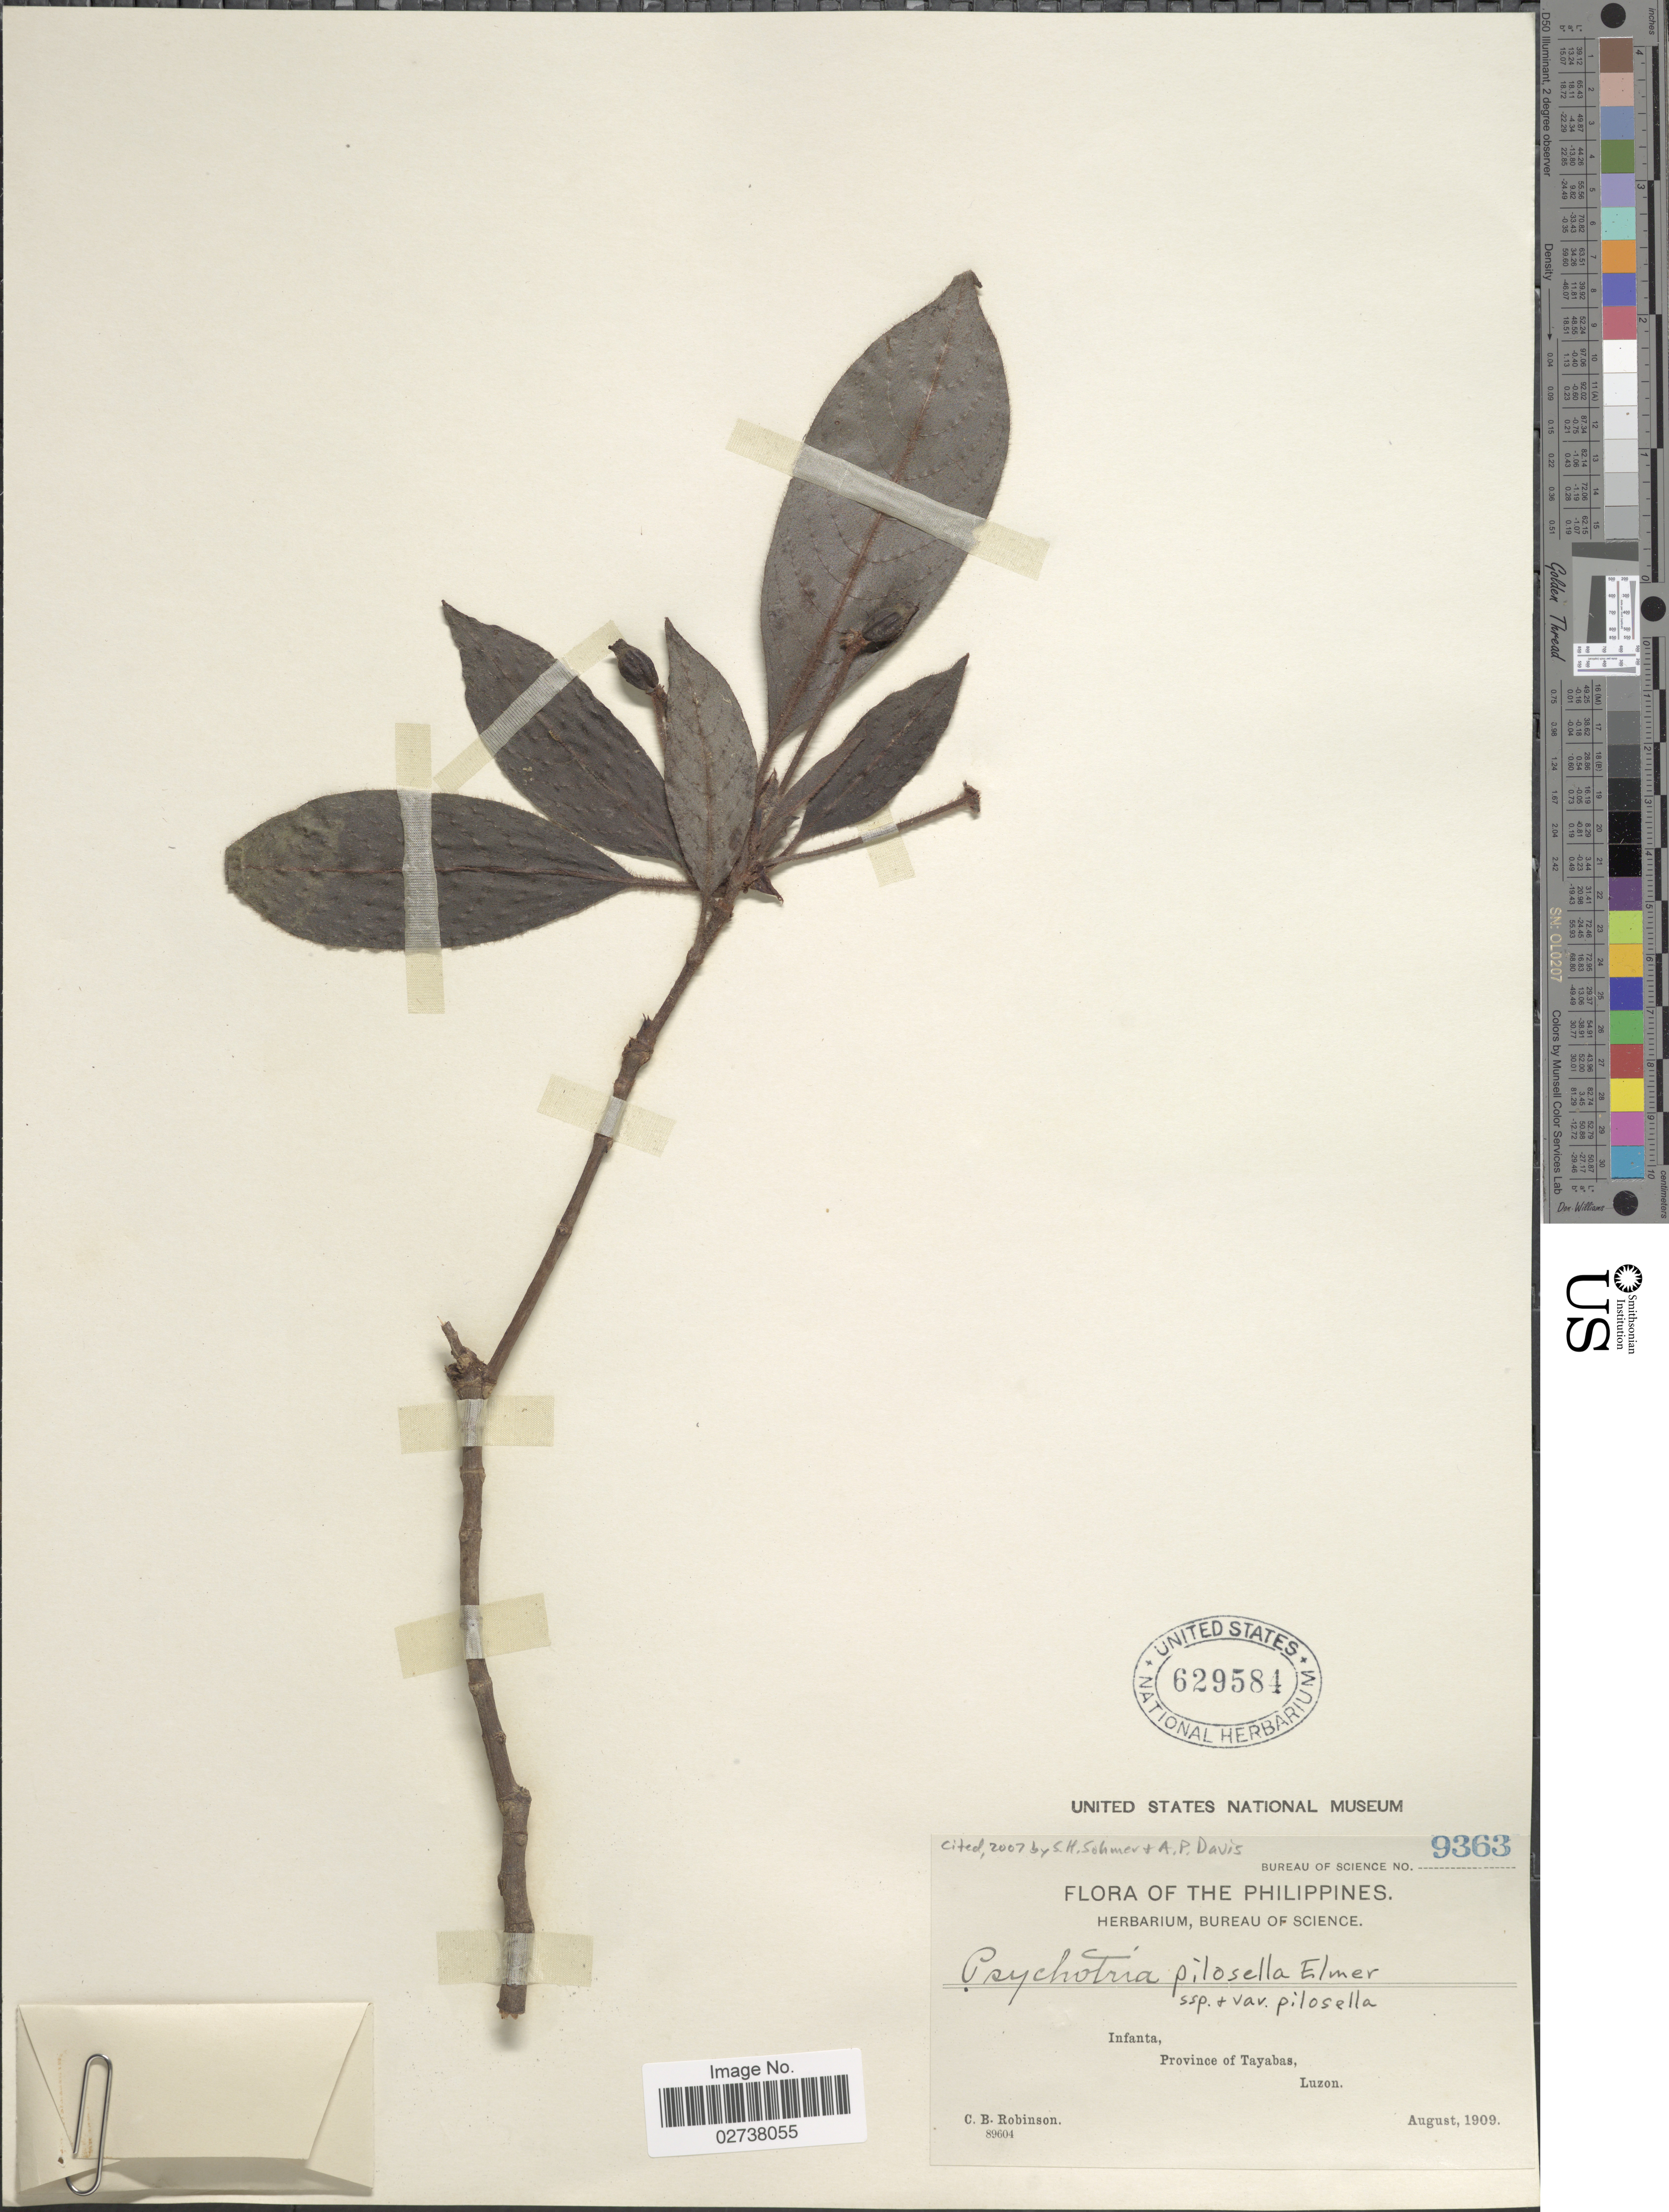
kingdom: Plantae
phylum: Tracheophyta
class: Magnoliopsida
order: Gentianales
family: Rubiaceae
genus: Psychotria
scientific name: Psychotria pilosella subsp. pilosella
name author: Elmer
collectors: C. Robinson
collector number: Bureau of Science 9663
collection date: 1909-08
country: Philippines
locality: Infanta, Province of Tayabas, Luzon.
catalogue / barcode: US 629584